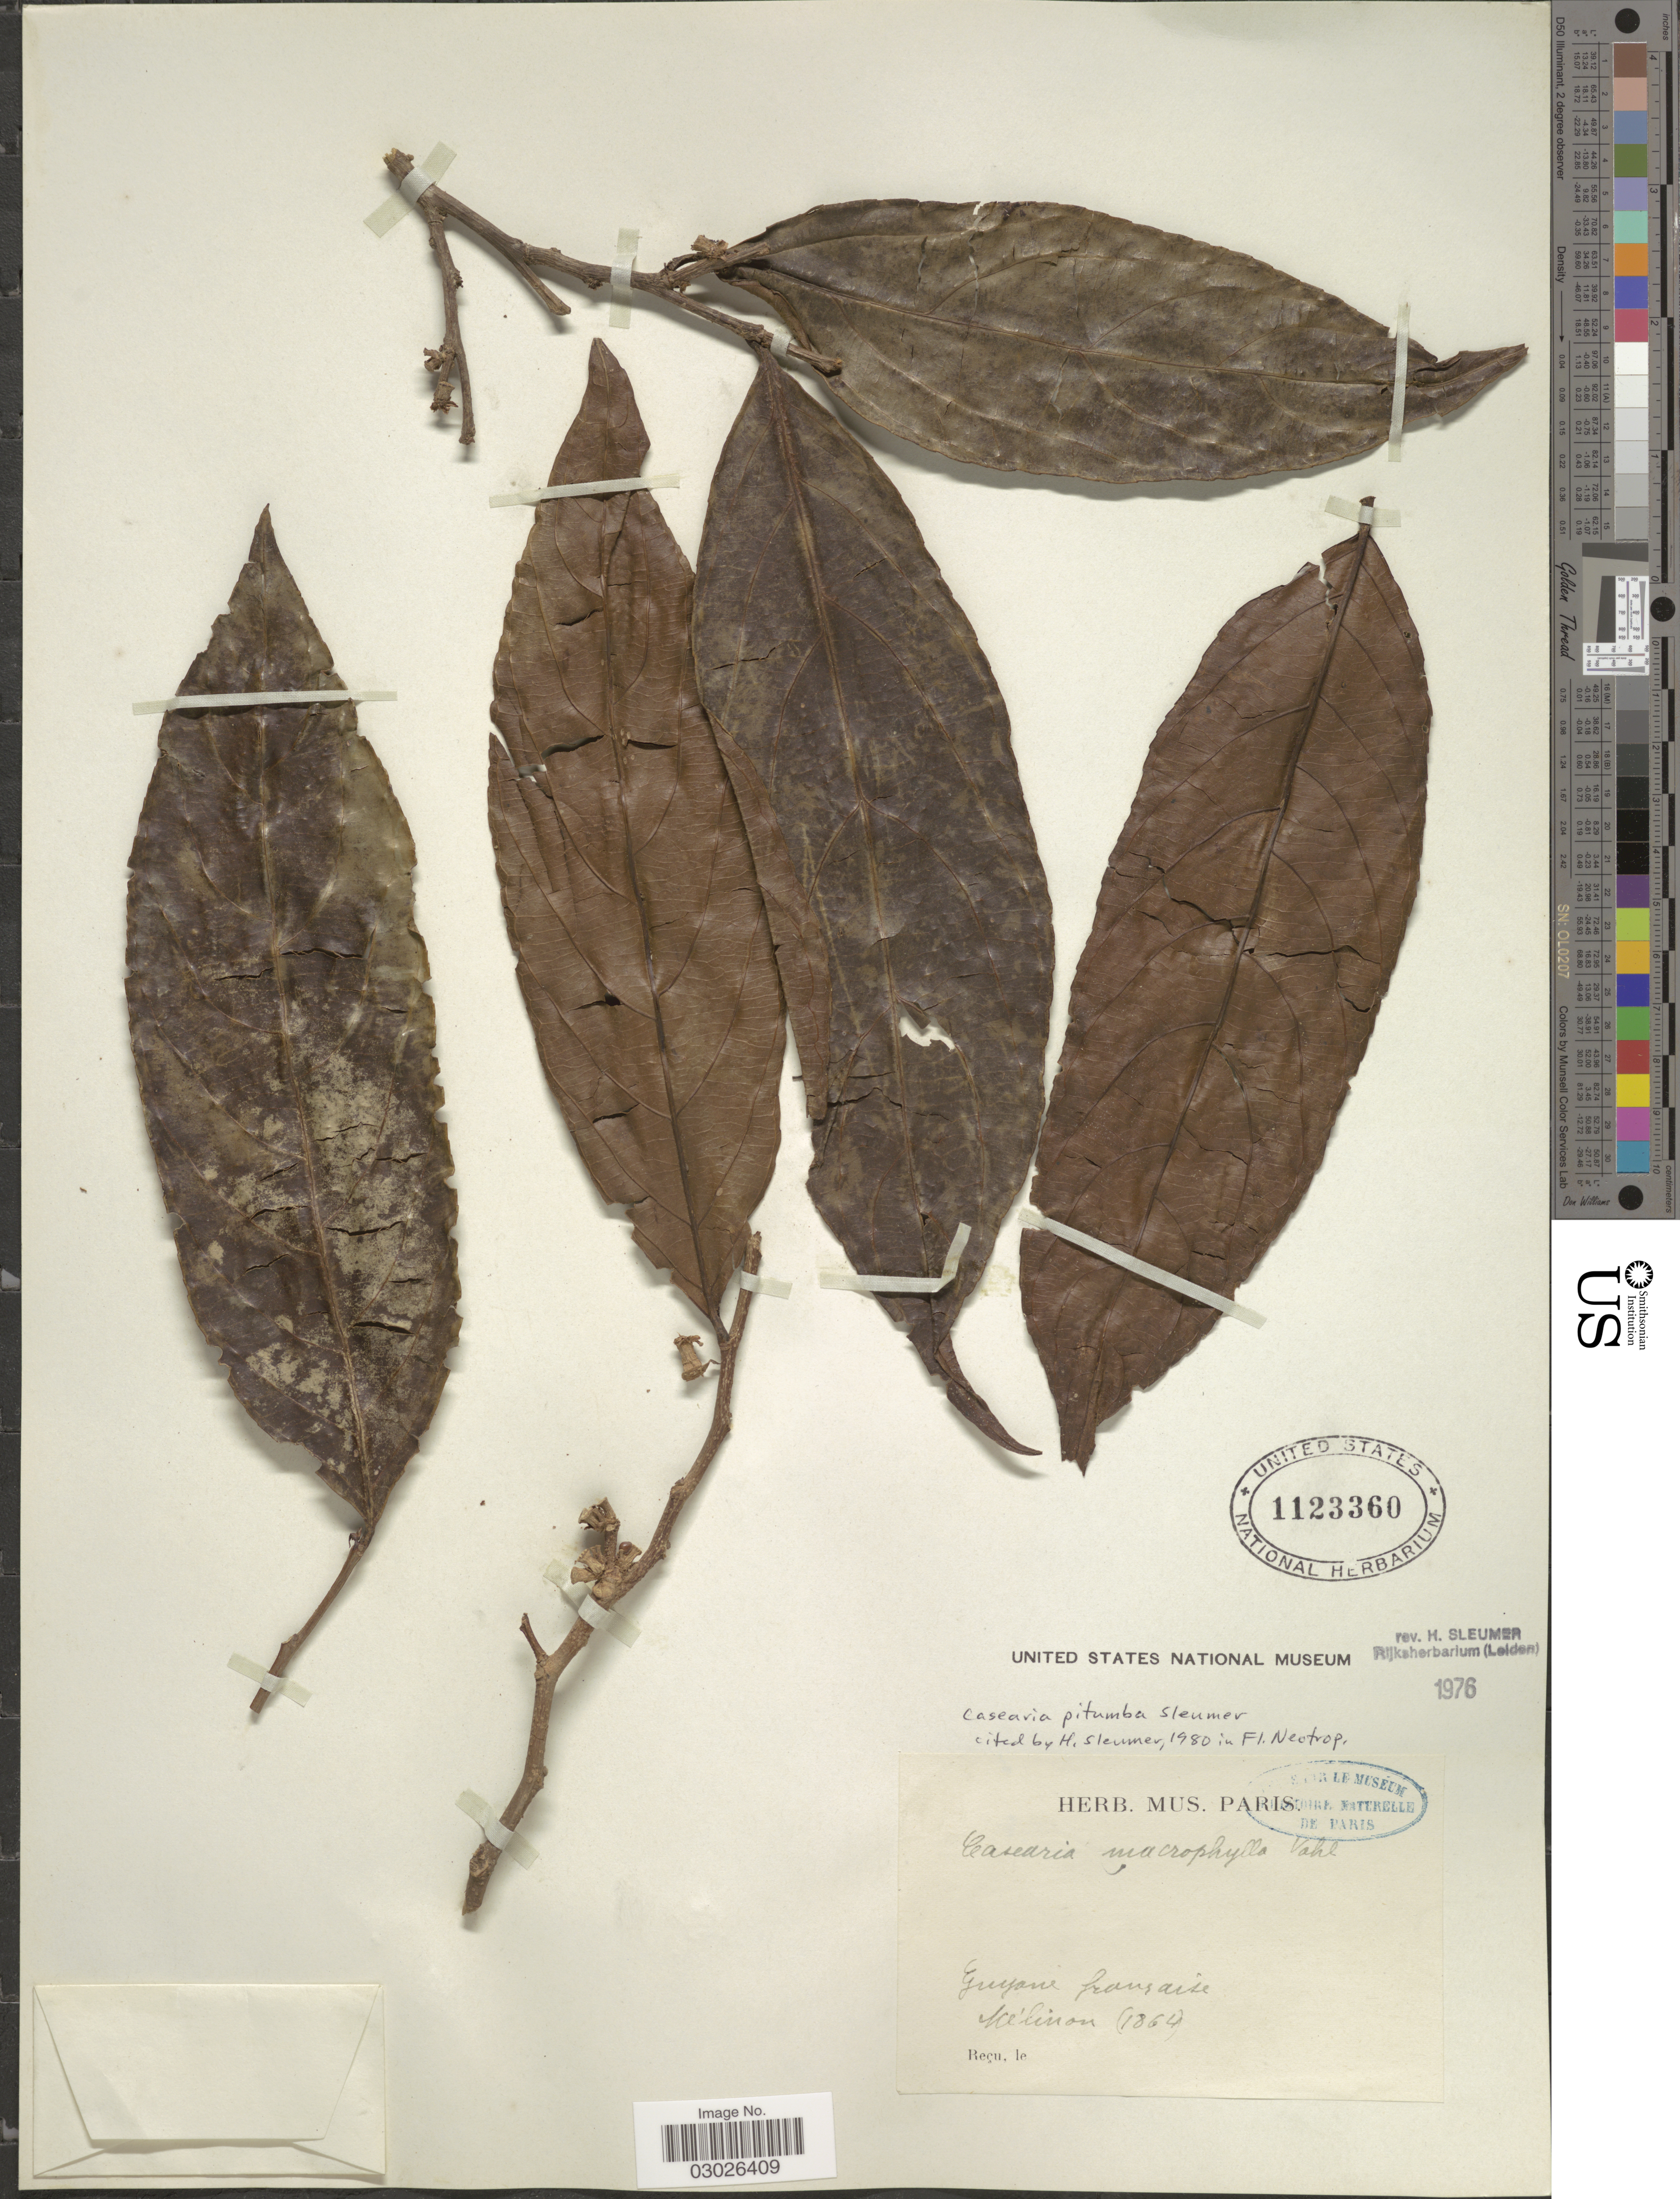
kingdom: Plantae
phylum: Tracheophyta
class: Magnoliopsida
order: Malpighiales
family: Salicaceae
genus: Casearia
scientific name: Casearia pitumba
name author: Sleumer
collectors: -. Milinon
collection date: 1864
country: French Guiana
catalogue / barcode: US 1123360